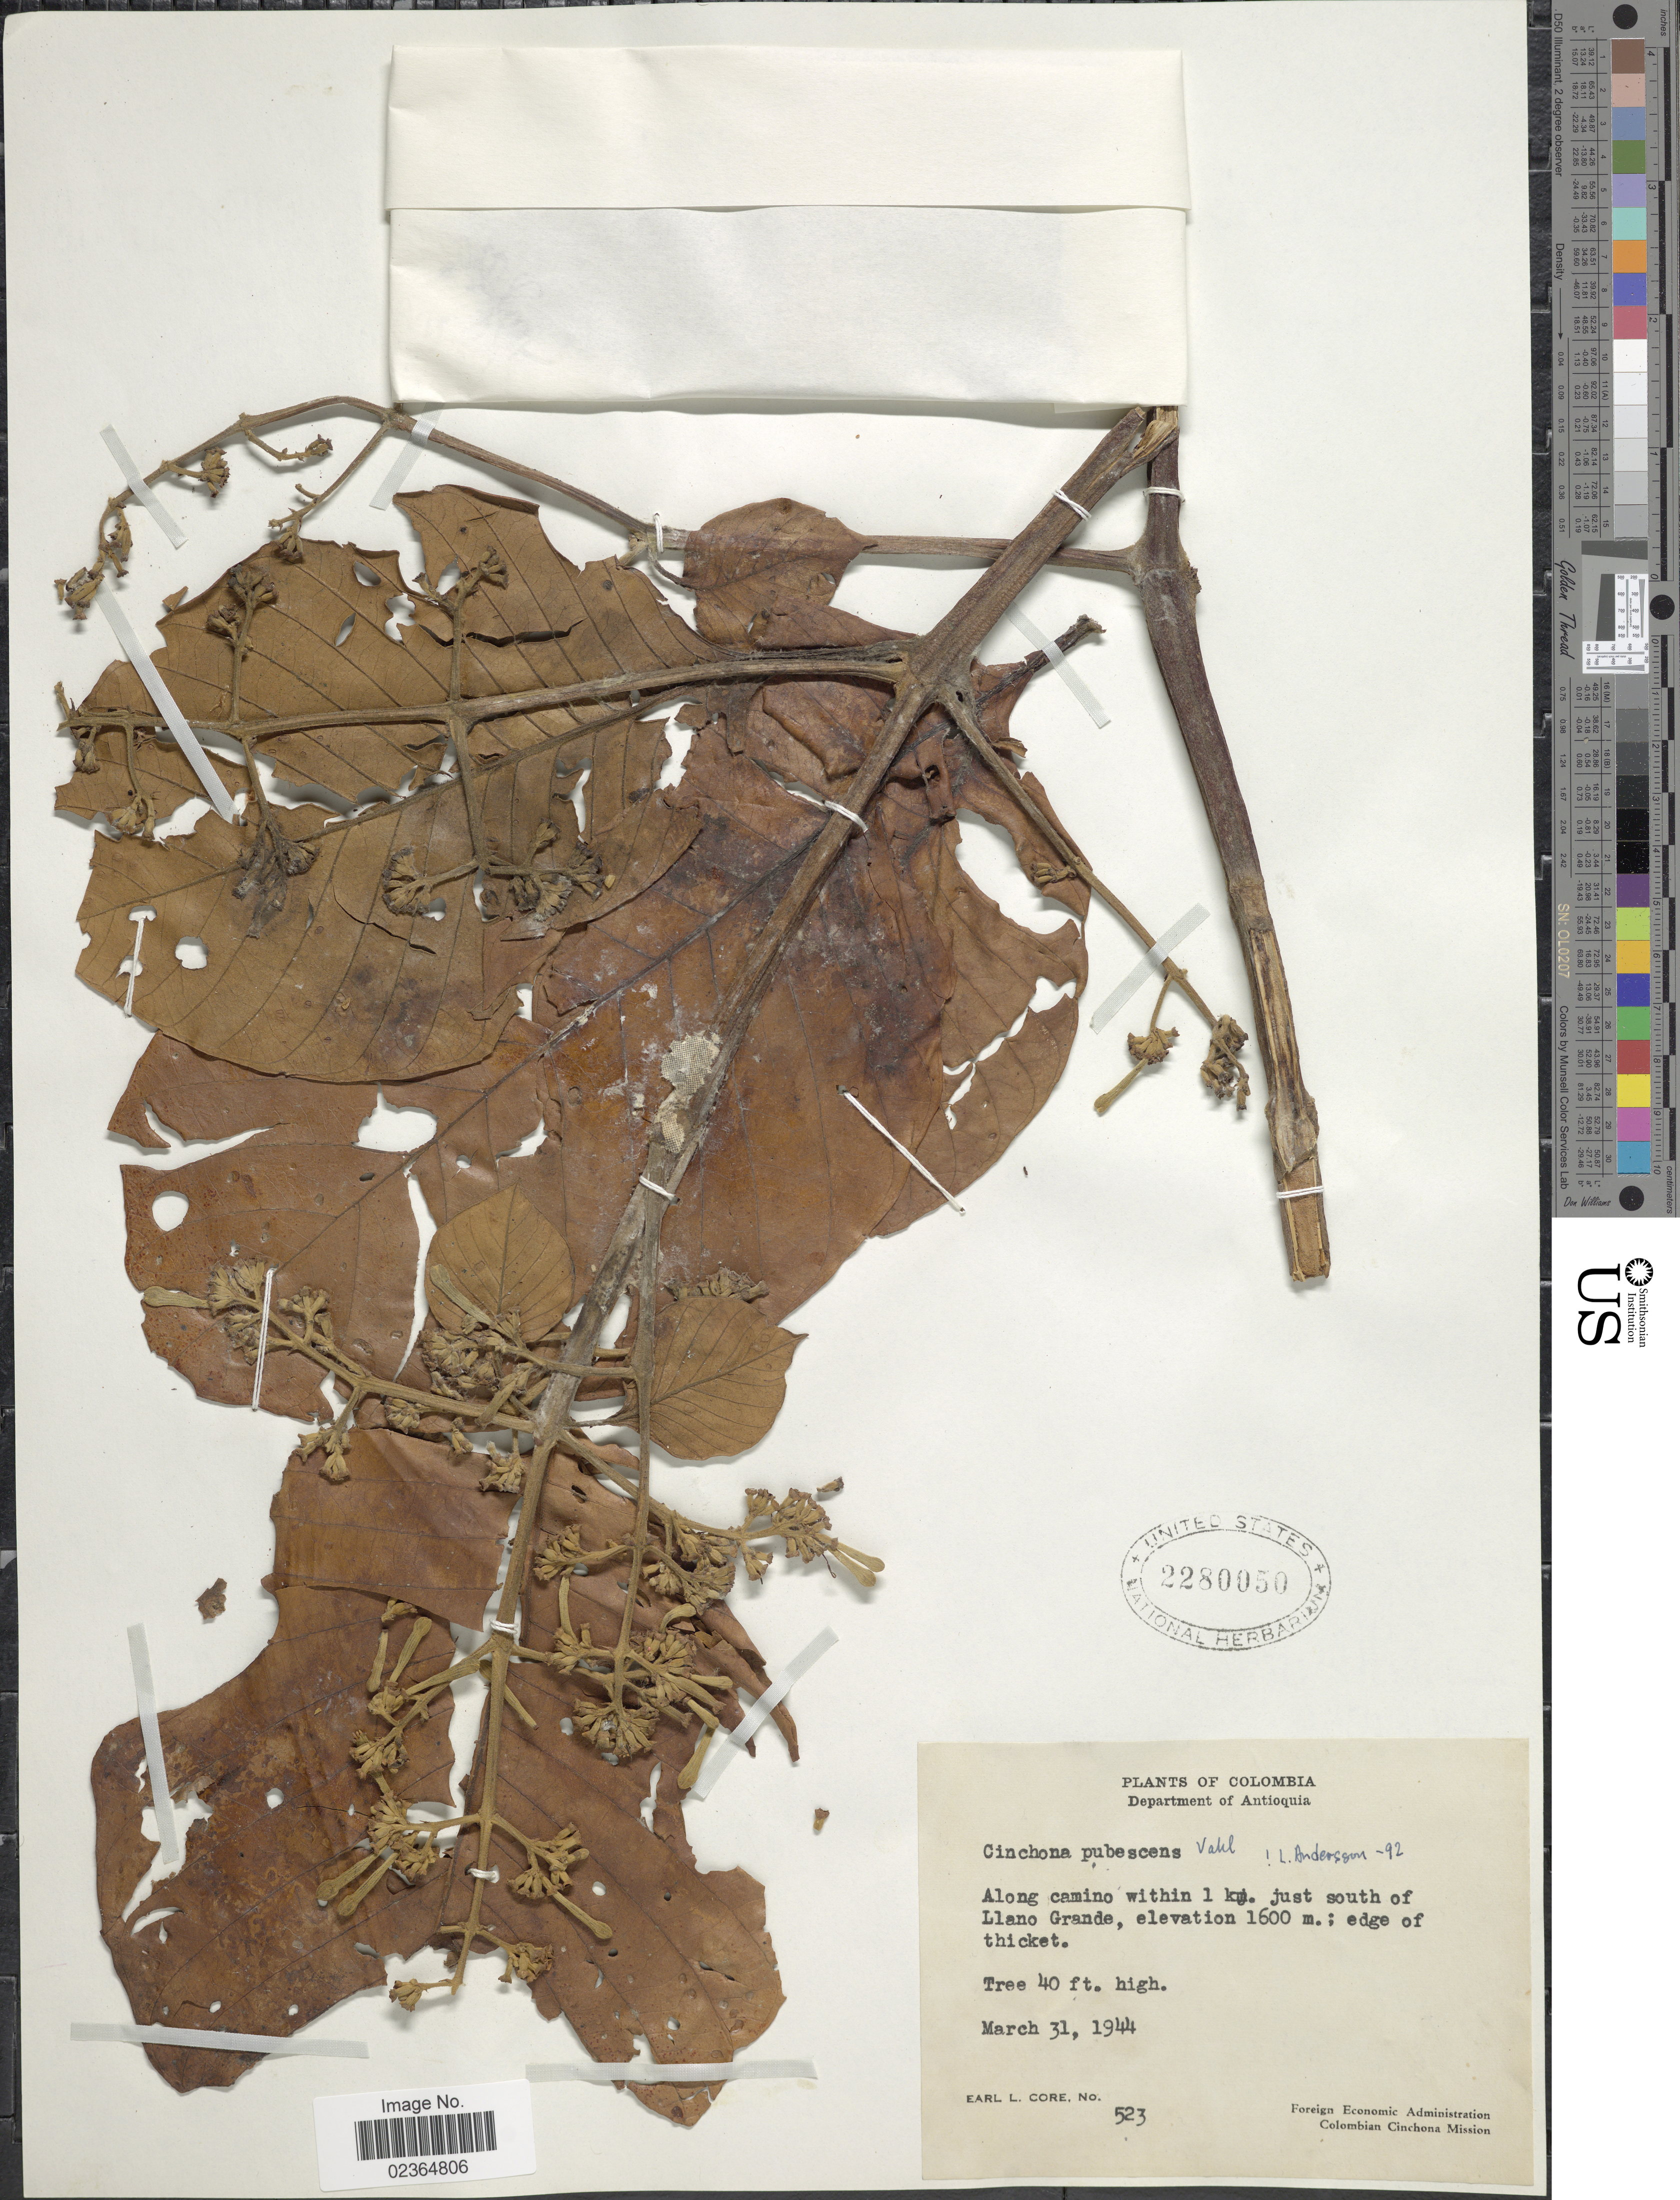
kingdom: Plantae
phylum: Tracheophyta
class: Magnoliopsida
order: Gentianales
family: Rubiaceae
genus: Cinchona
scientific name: Cinchona pubescens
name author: Vahl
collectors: E. L. Core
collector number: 523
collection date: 1944-05-31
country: Colombia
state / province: Antioquia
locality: Along camino, within 1 km. just south of Llano Grande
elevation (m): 1600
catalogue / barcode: US 2280050